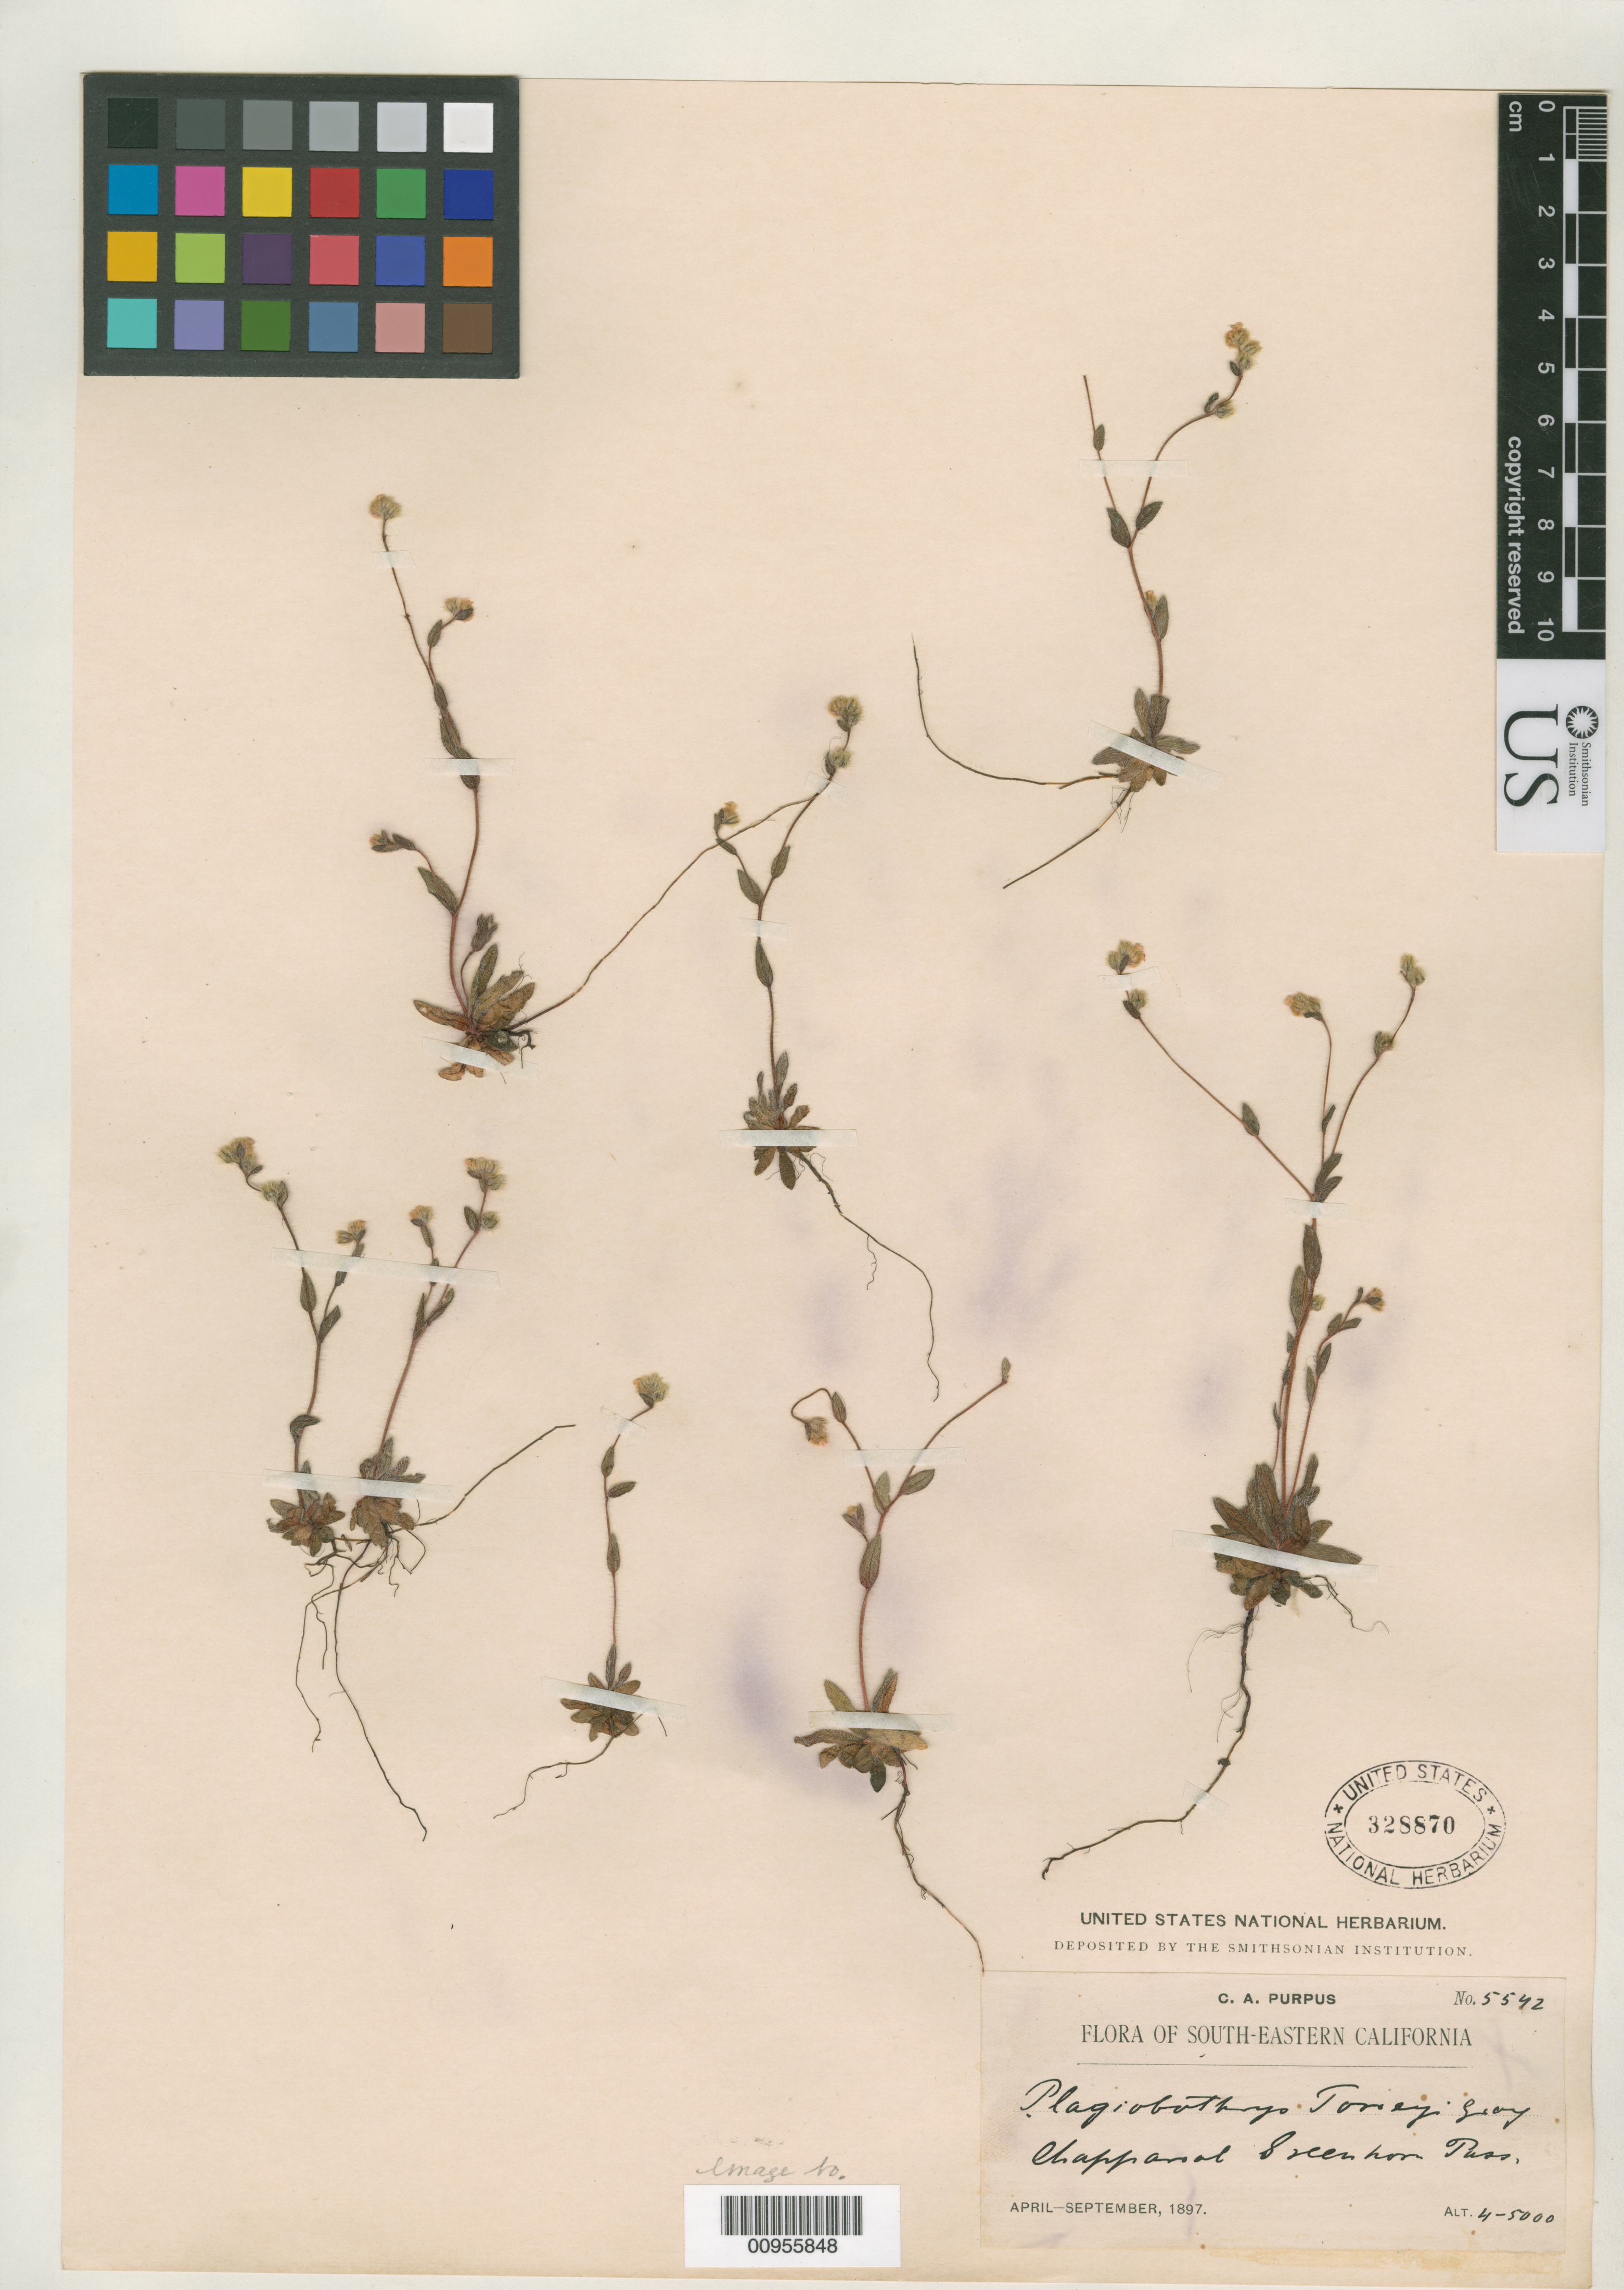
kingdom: Plantae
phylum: Tracheophyta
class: Magnoliopsida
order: Boraginales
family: Boraginaceae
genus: Plagiobothrys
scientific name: Plagiobothrys torreyi var. perplexans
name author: I.M. Johnst.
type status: Isotype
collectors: C. A. Purpus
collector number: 5542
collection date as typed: Apr 1897 to -- Sep 1897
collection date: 1897-04/1897-09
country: United States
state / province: California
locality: South-eastern California. Chapparal Greenhorn Pass.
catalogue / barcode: US 328870